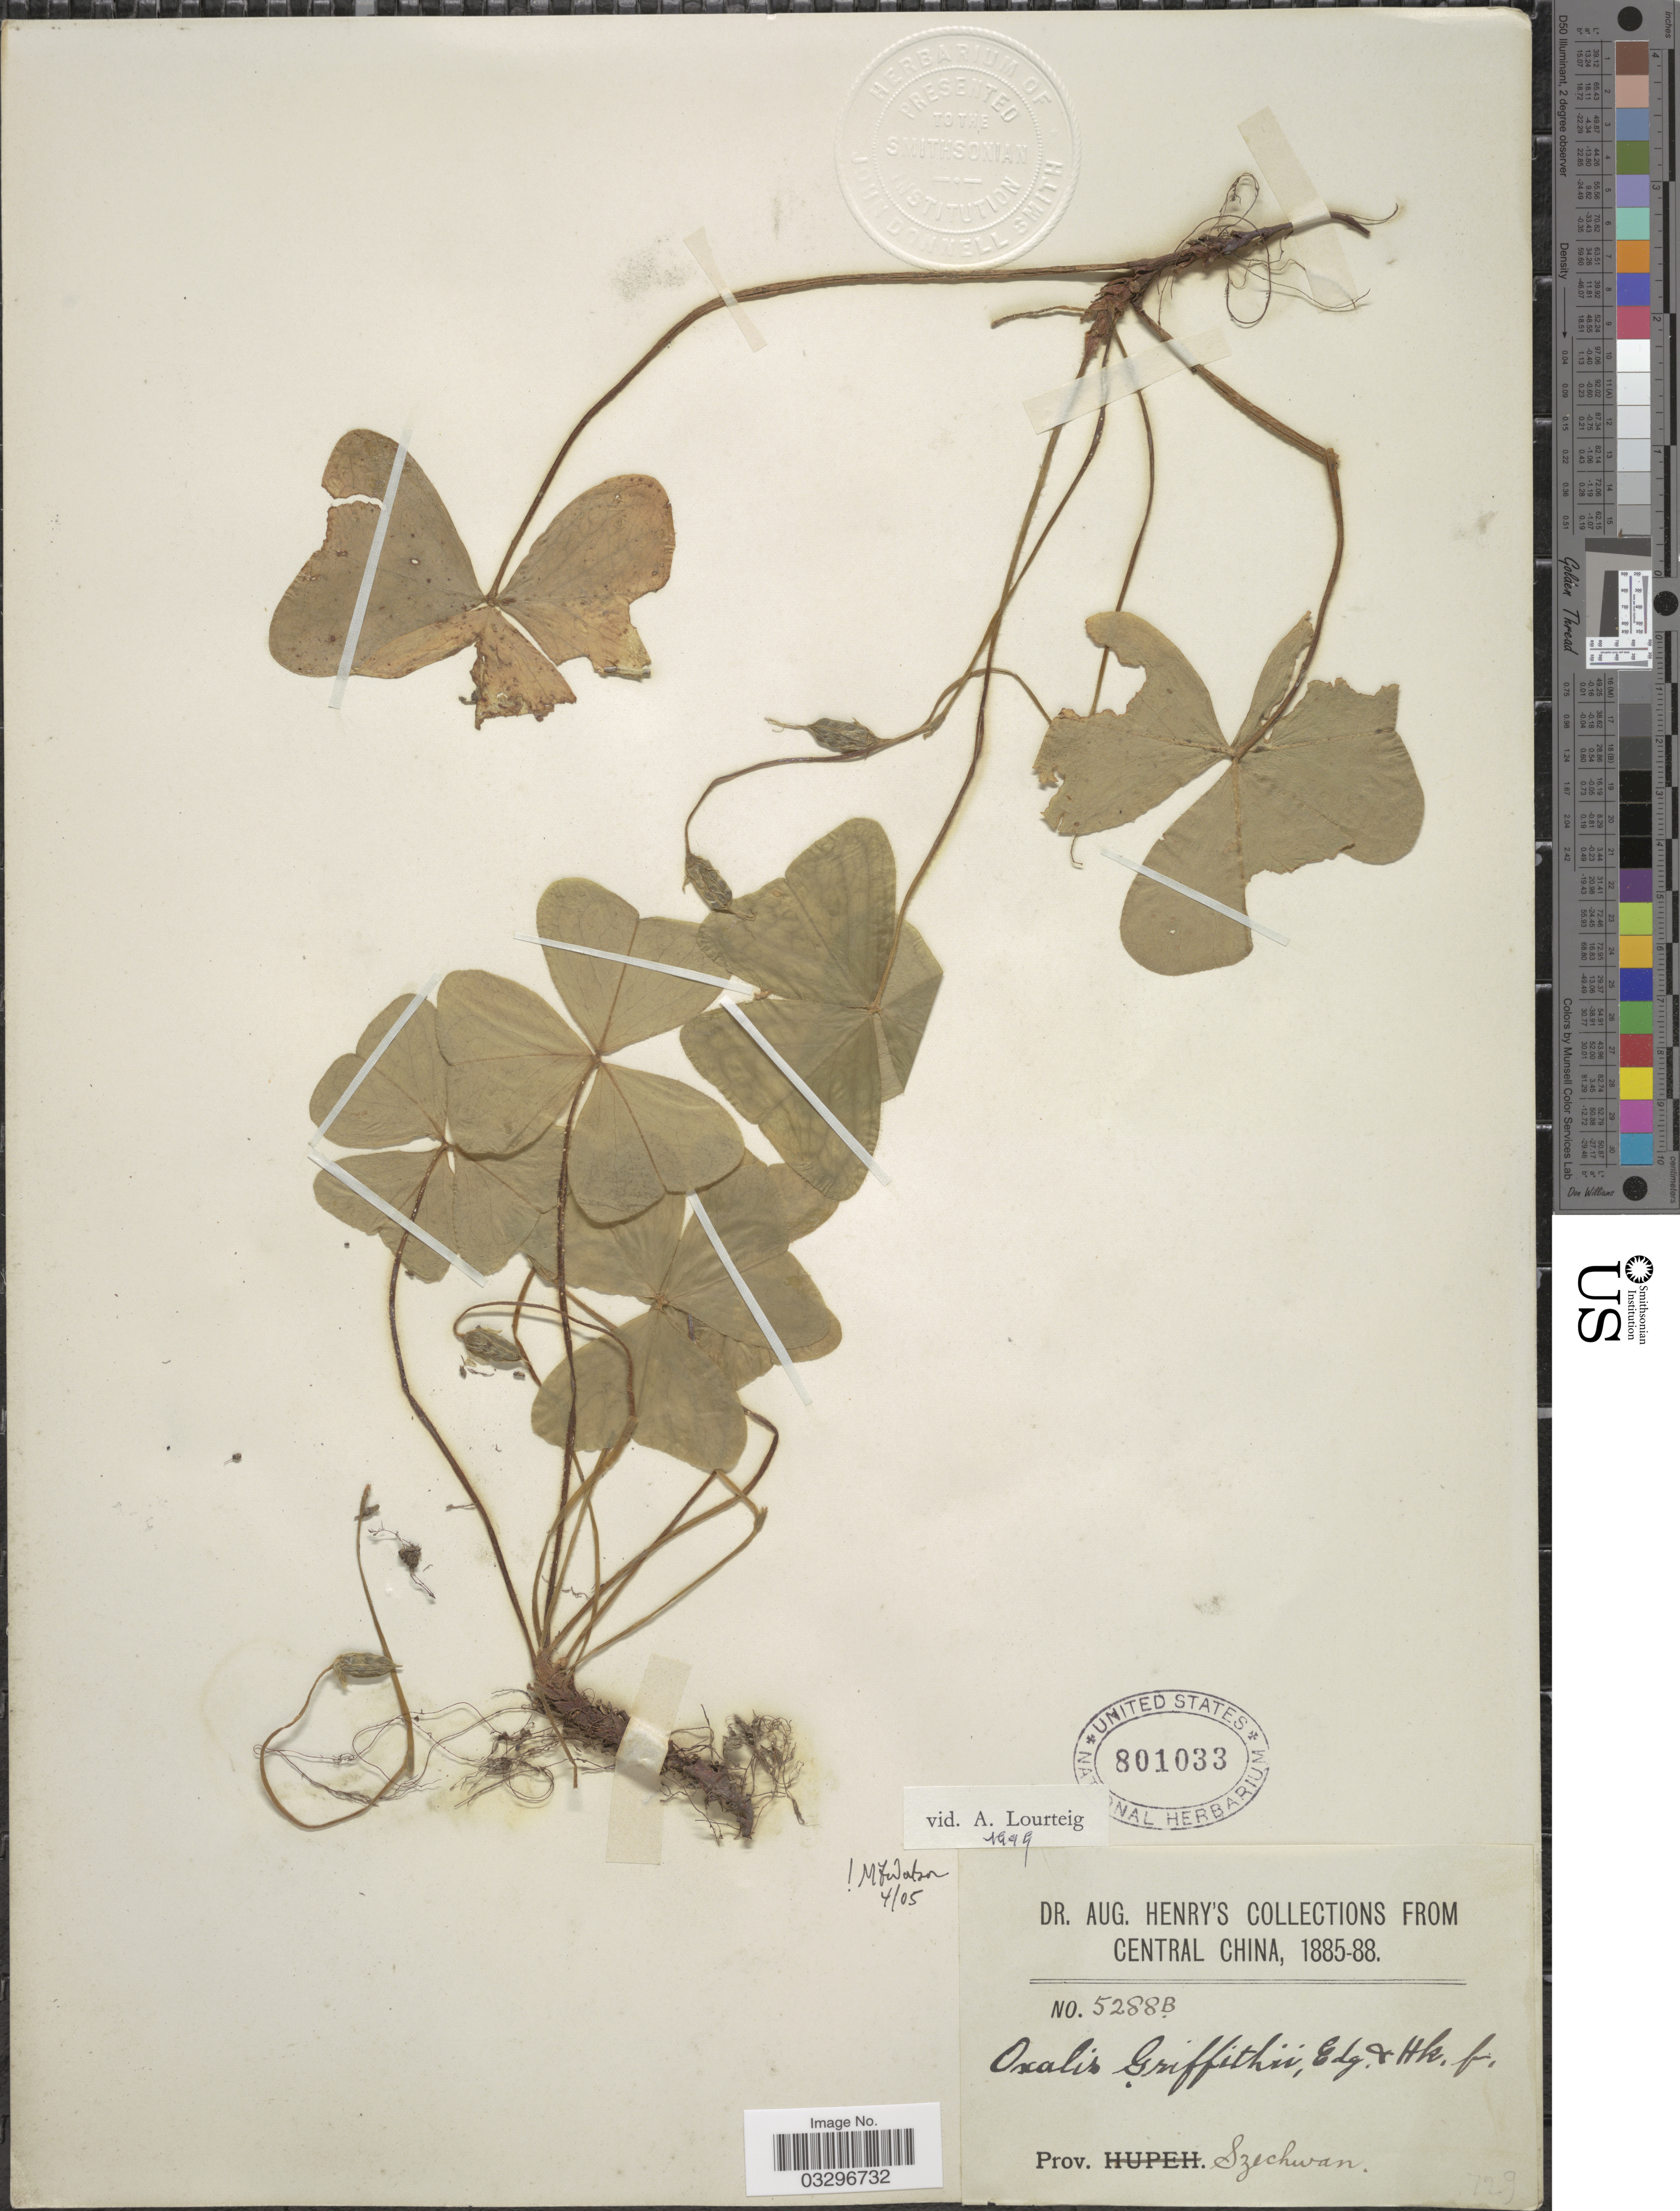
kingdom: Plantae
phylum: Tracheophyta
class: Magnoliopsida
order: Oxalidales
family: Oxalidaceae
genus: Oxalis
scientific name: Oxalis griffithii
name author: Edgew. & Hook. f.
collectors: A. Henry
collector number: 5288 B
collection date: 1885/1888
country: China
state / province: Sichuan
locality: Central China, Prov. Szechwan.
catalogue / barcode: US 801033